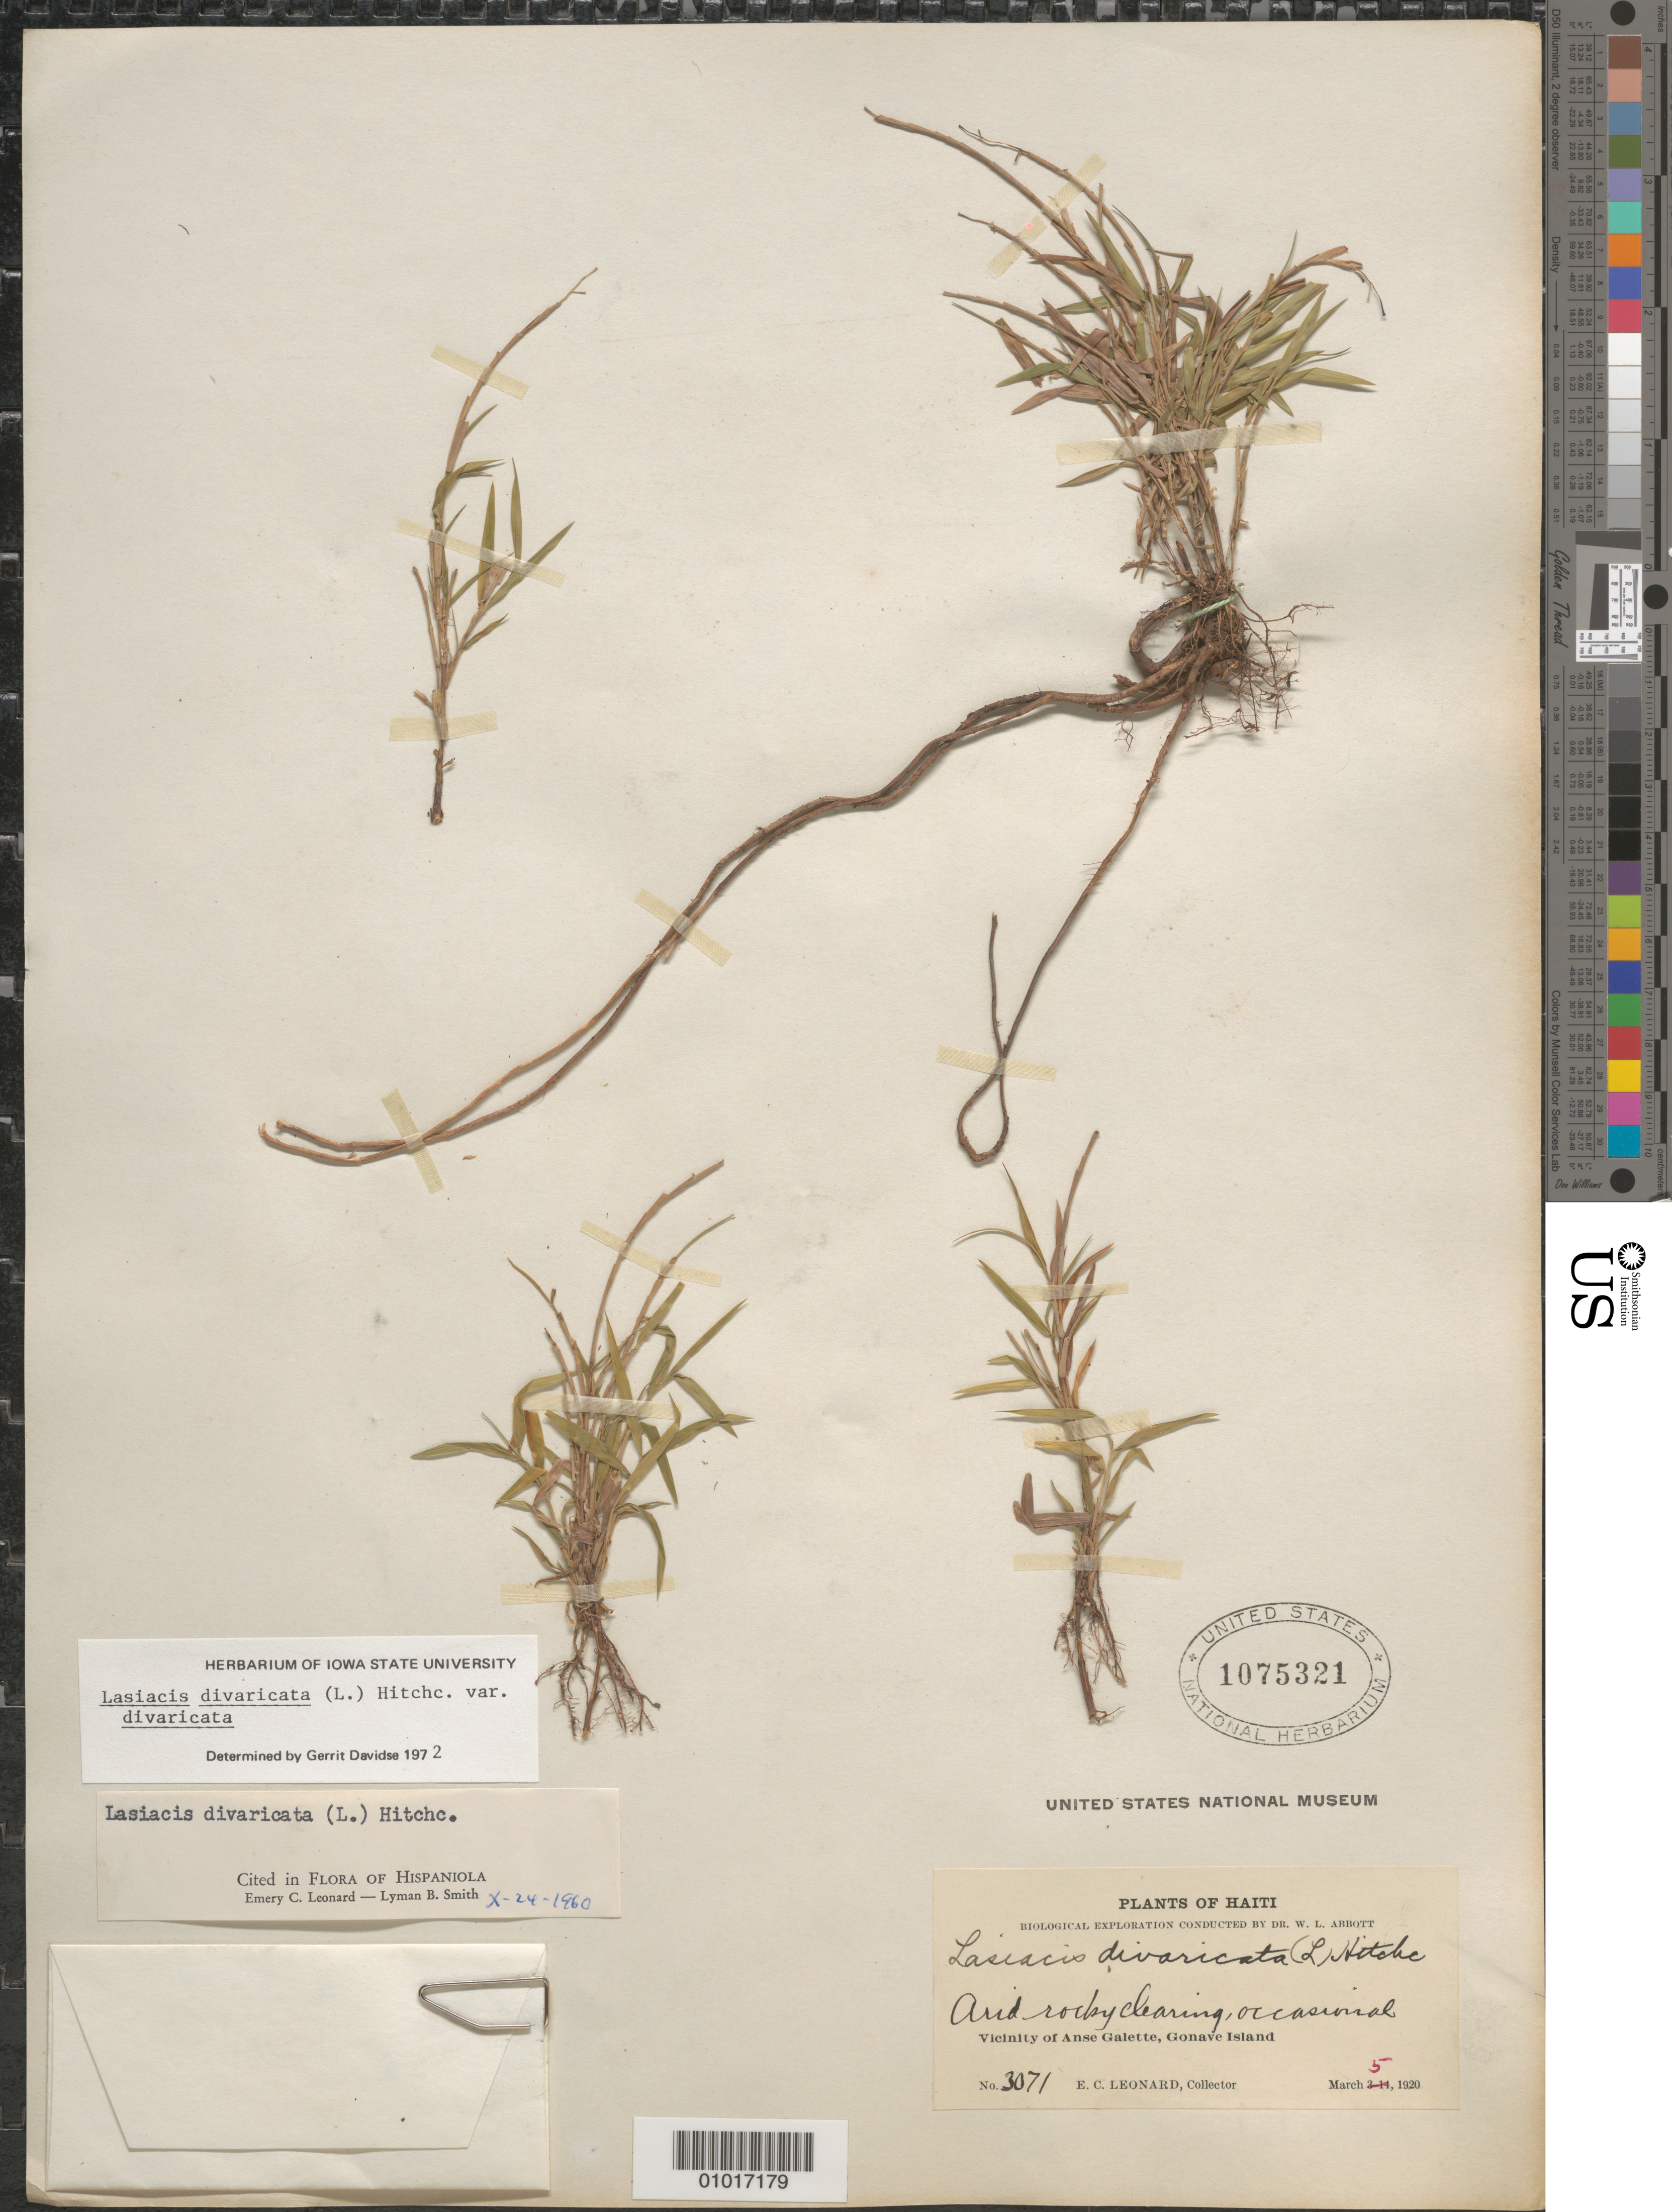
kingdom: Plantae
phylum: Tracheophyta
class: Liliopsida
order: Poales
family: Poaceae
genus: Lasiacis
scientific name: Lasiacis divaricata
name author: (L.) Hitchc.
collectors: E. C. Leonard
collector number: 3071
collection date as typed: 05 Mar 1920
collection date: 1920-03-05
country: Haiti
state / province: Óuest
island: Hispaniola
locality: Vicinity of Anse Galette, Gonave Island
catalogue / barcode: US 1075321